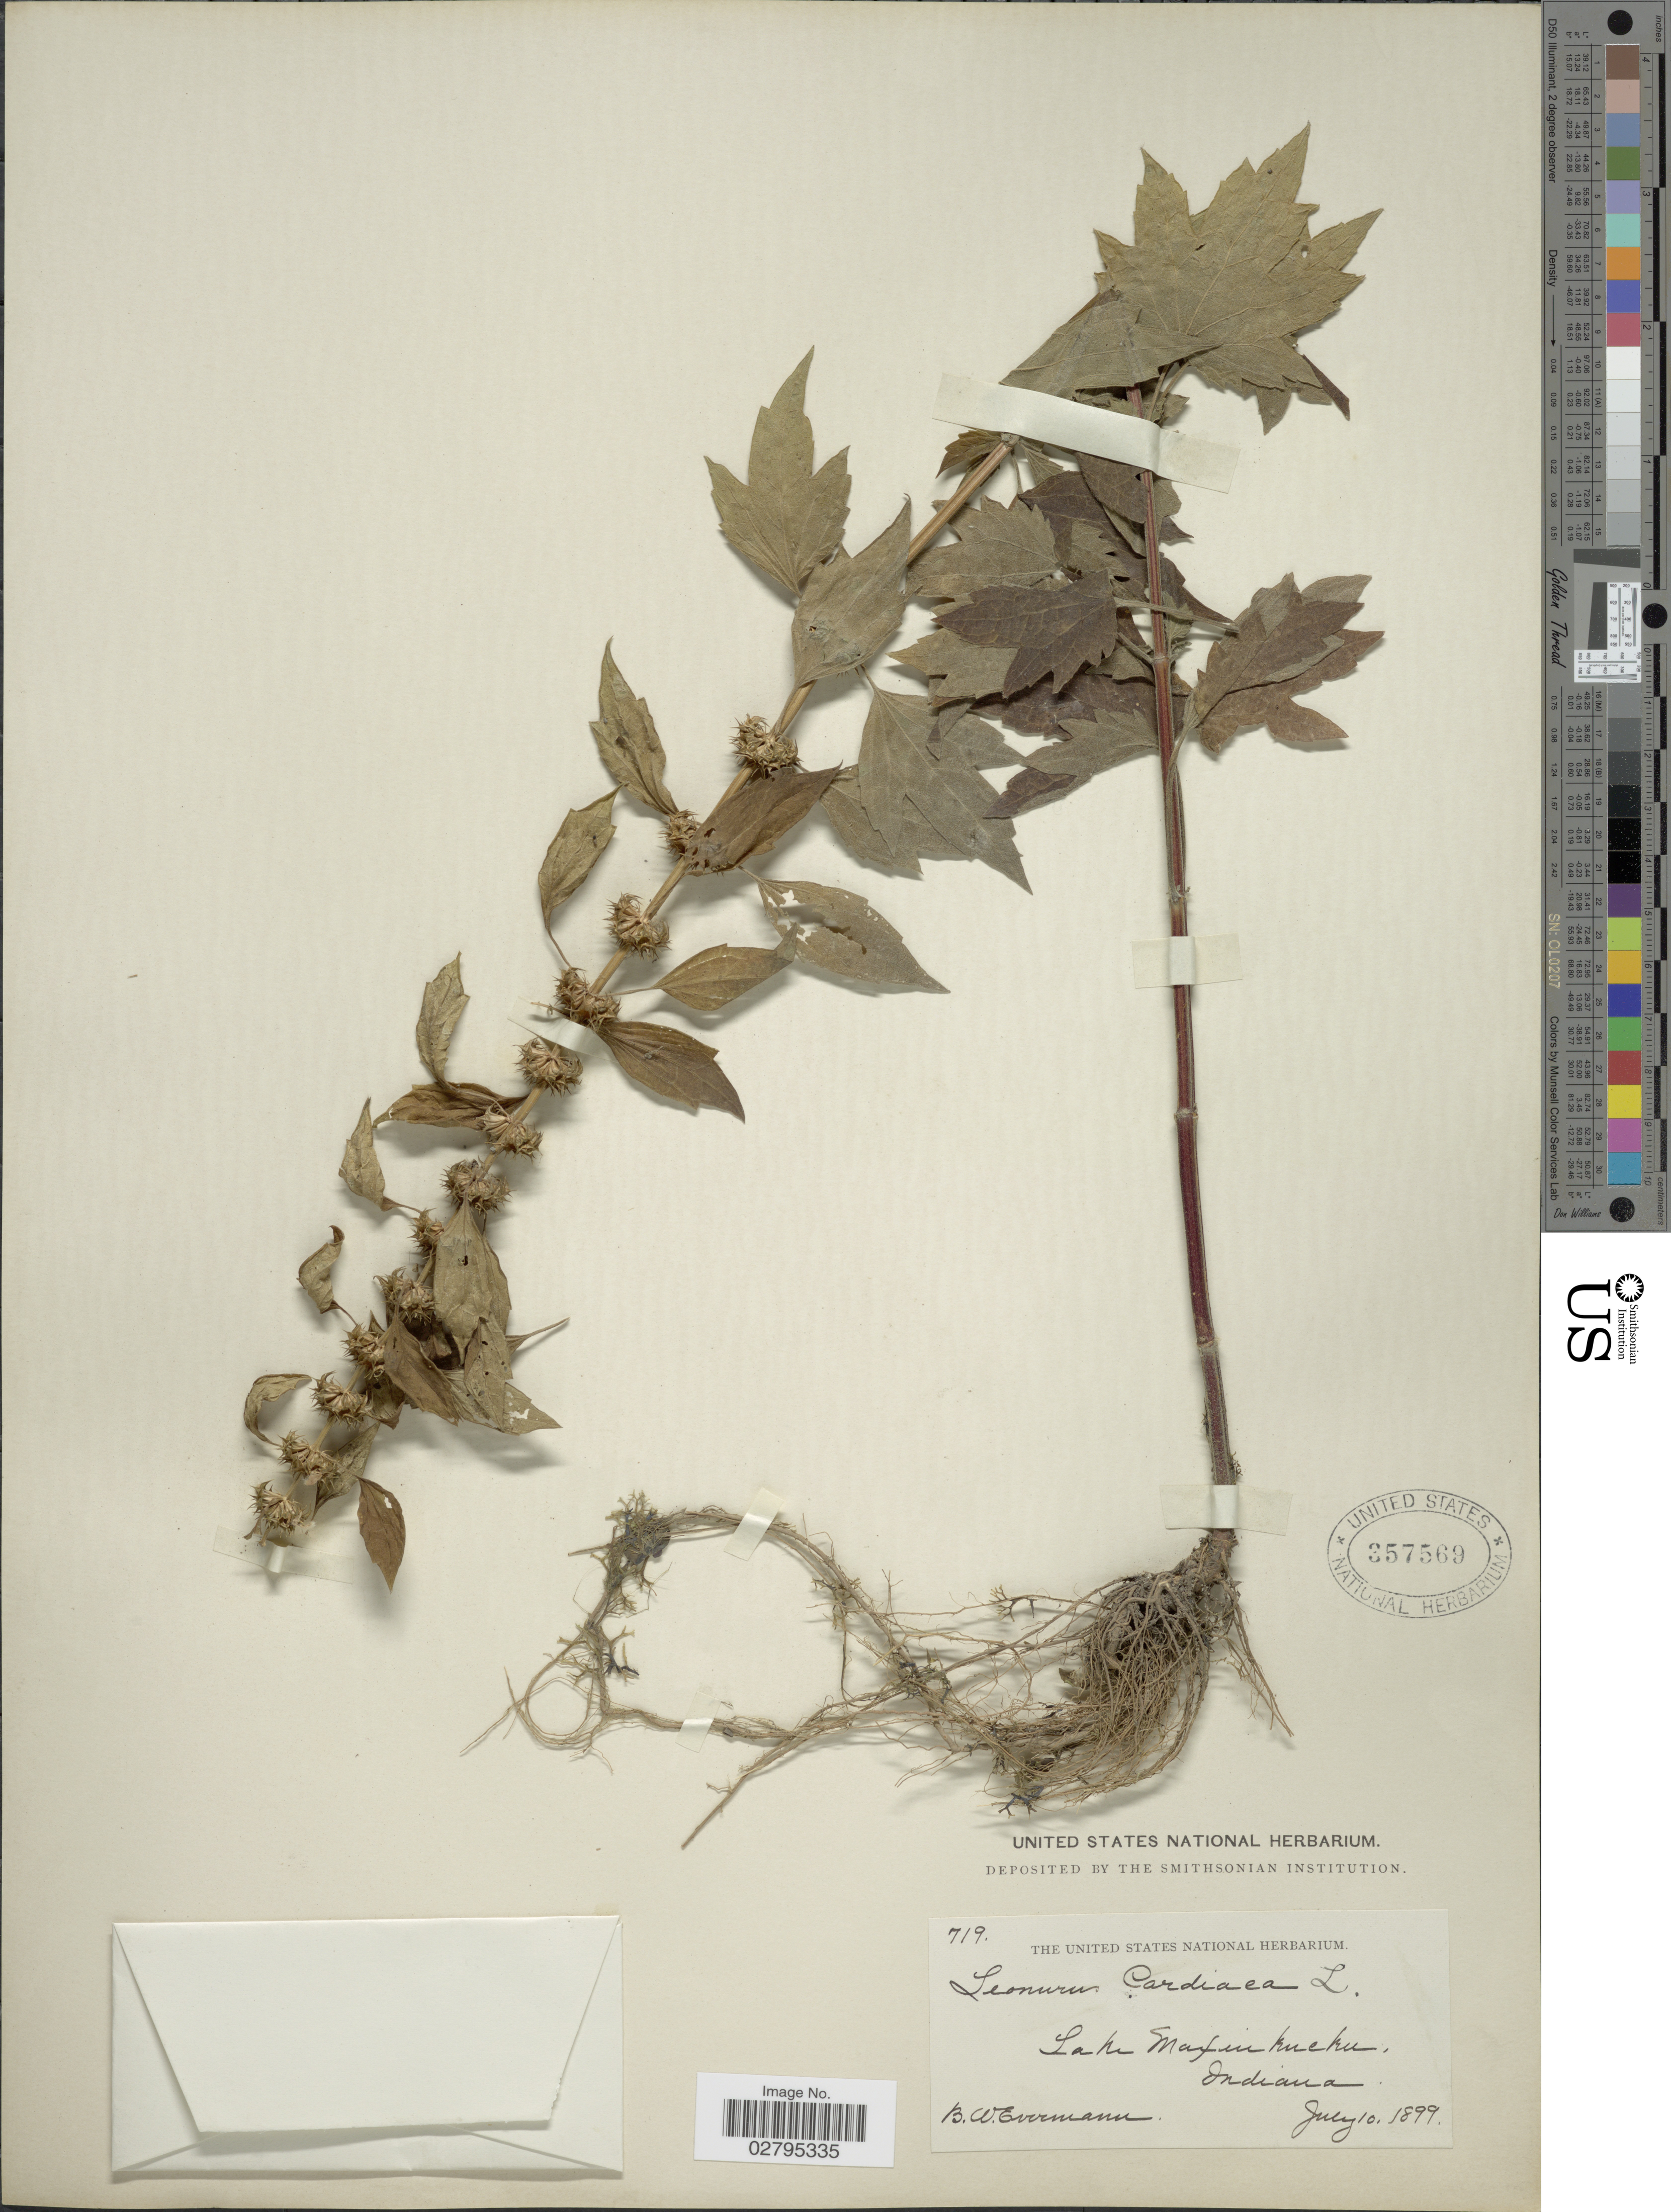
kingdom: Plantae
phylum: Tracheophyta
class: Magnoliopsida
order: Lamiales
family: Lamiaceae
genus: Leonurus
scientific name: Leonurus cardiaca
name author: L.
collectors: B. W. Evermann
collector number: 719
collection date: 1899-07-10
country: United States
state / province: Indiana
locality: Lake Maxinkuckee.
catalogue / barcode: US 357569